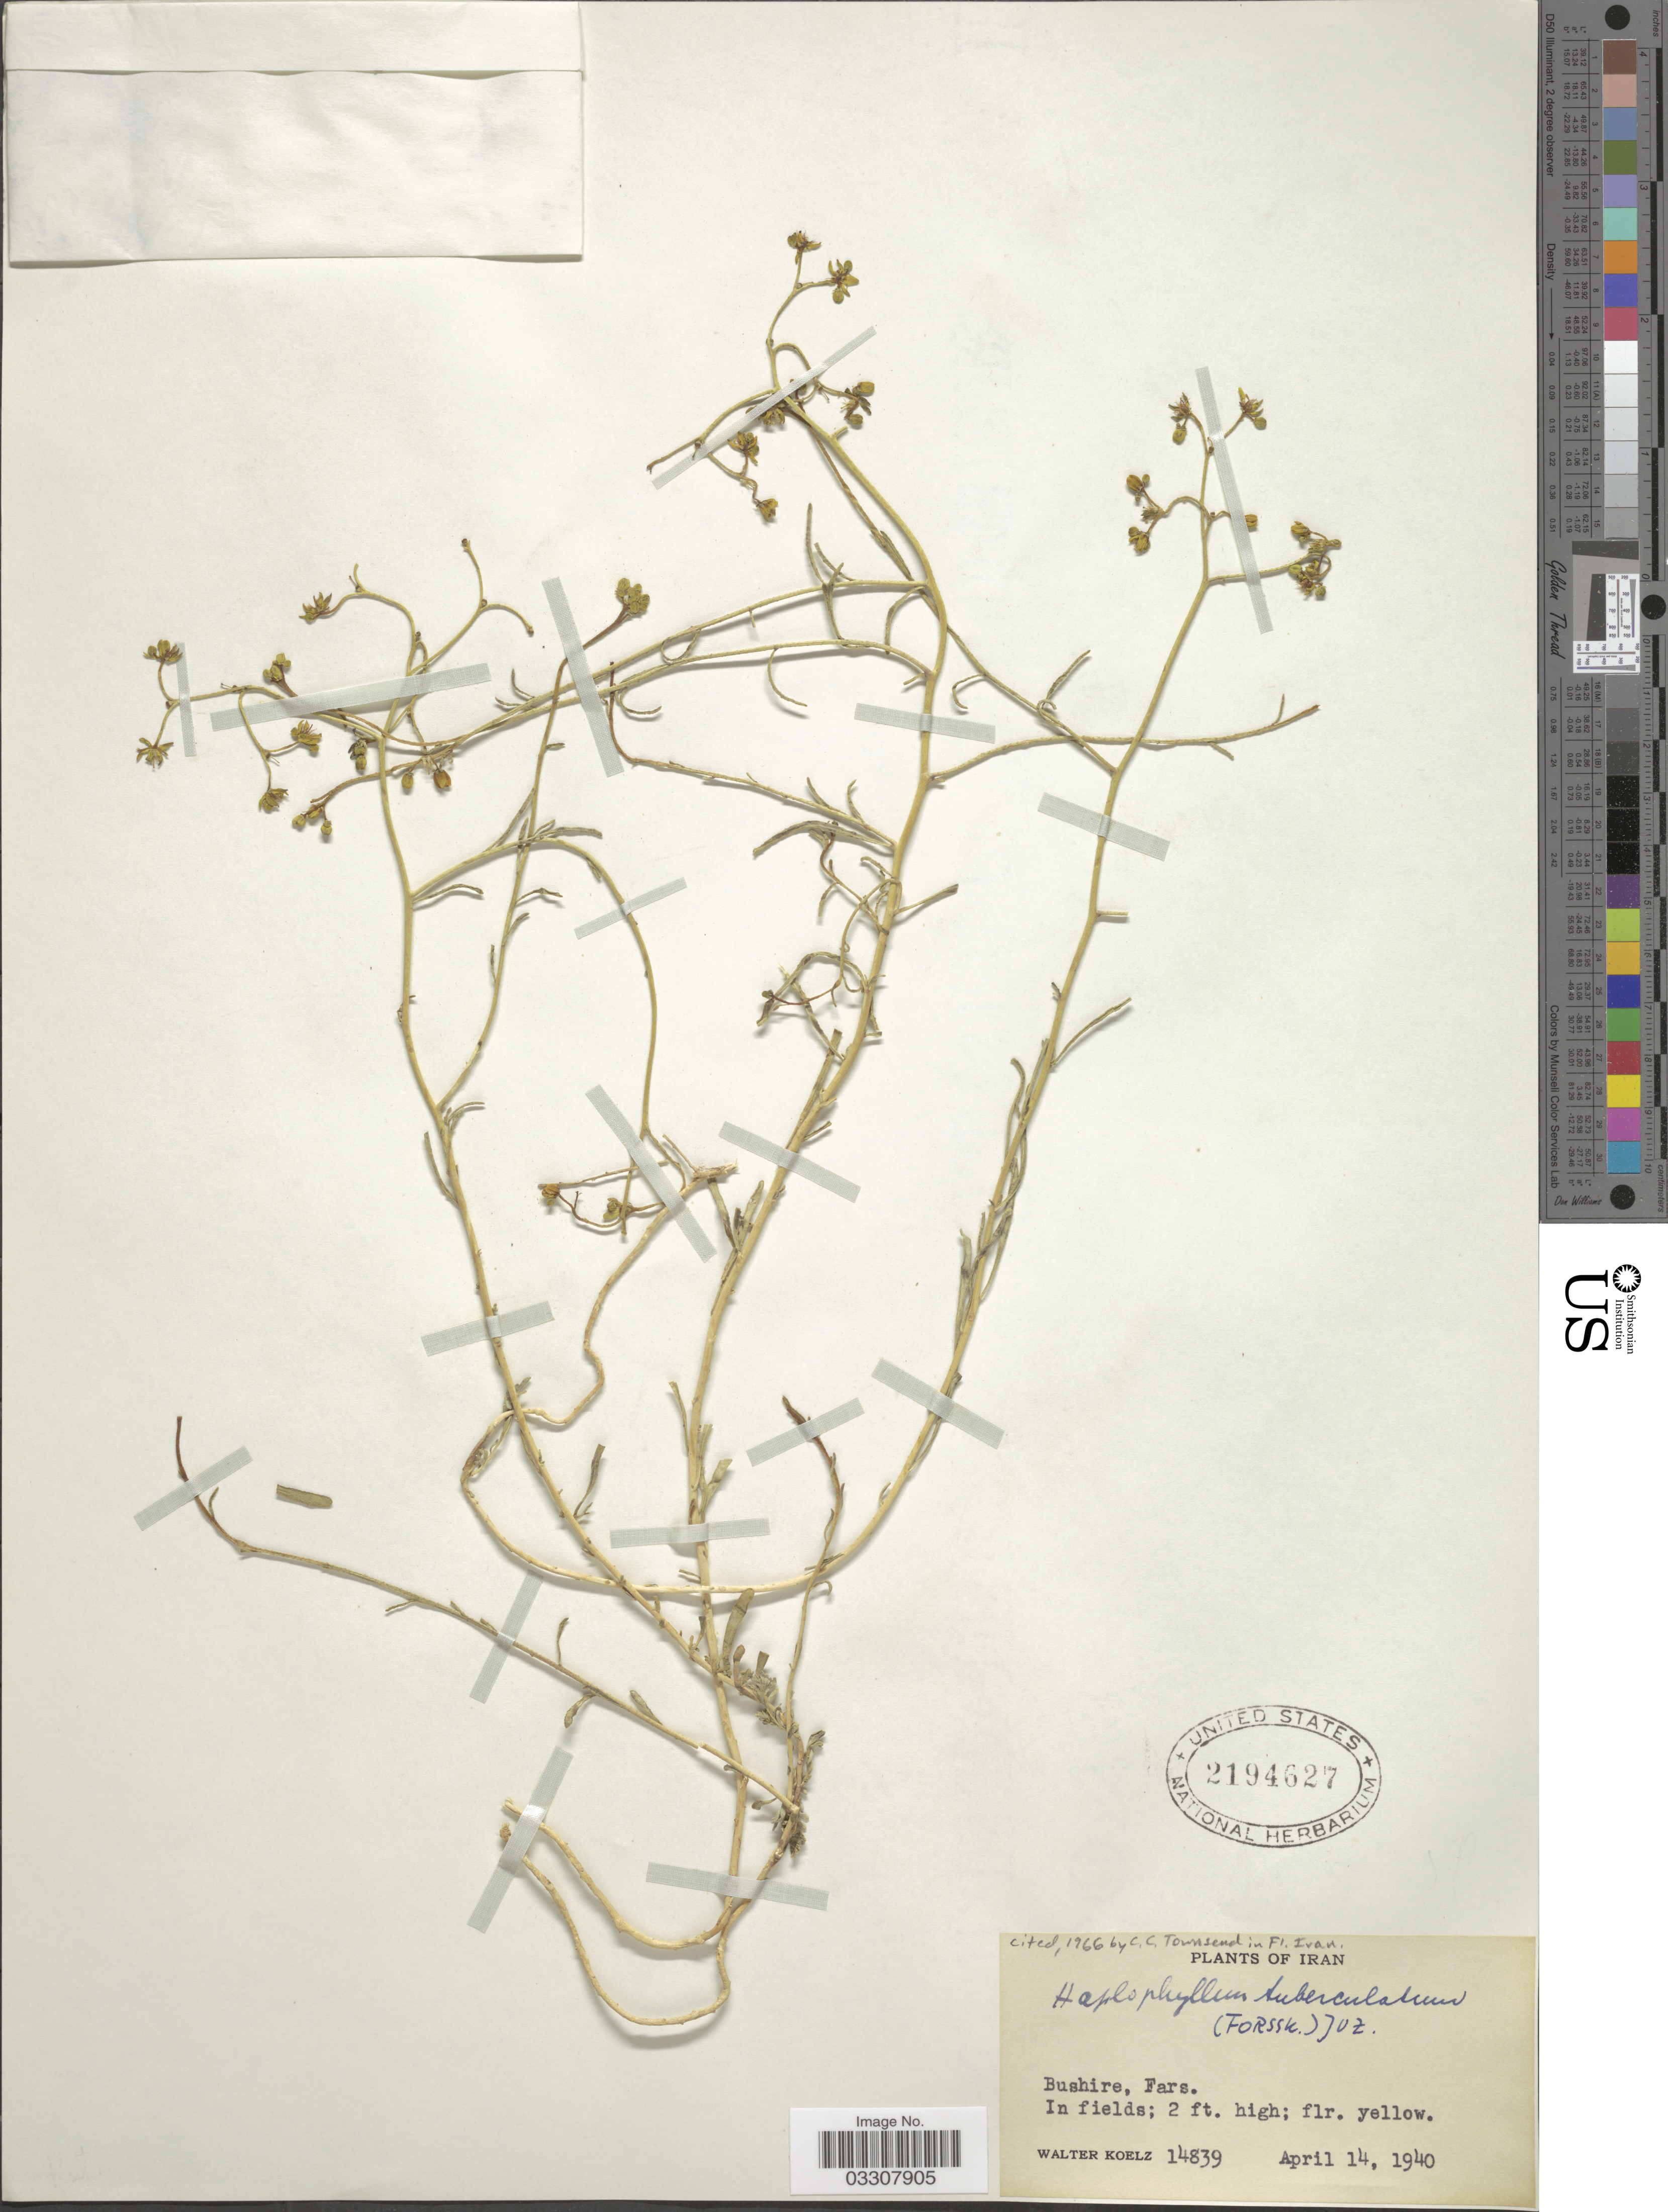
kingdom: Plantae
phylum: Tracheophyta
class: Magnoliopsida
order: Sapindales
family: Rutaceae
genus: Haplophyllum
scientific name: Haplophyllum tuberculatum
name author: (Forssk.) A. Juss.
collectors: W. N. Koelz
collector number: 14839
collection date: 1940-04-14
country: Iran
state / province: Fars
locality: Bushire.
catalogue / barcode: US 2194627